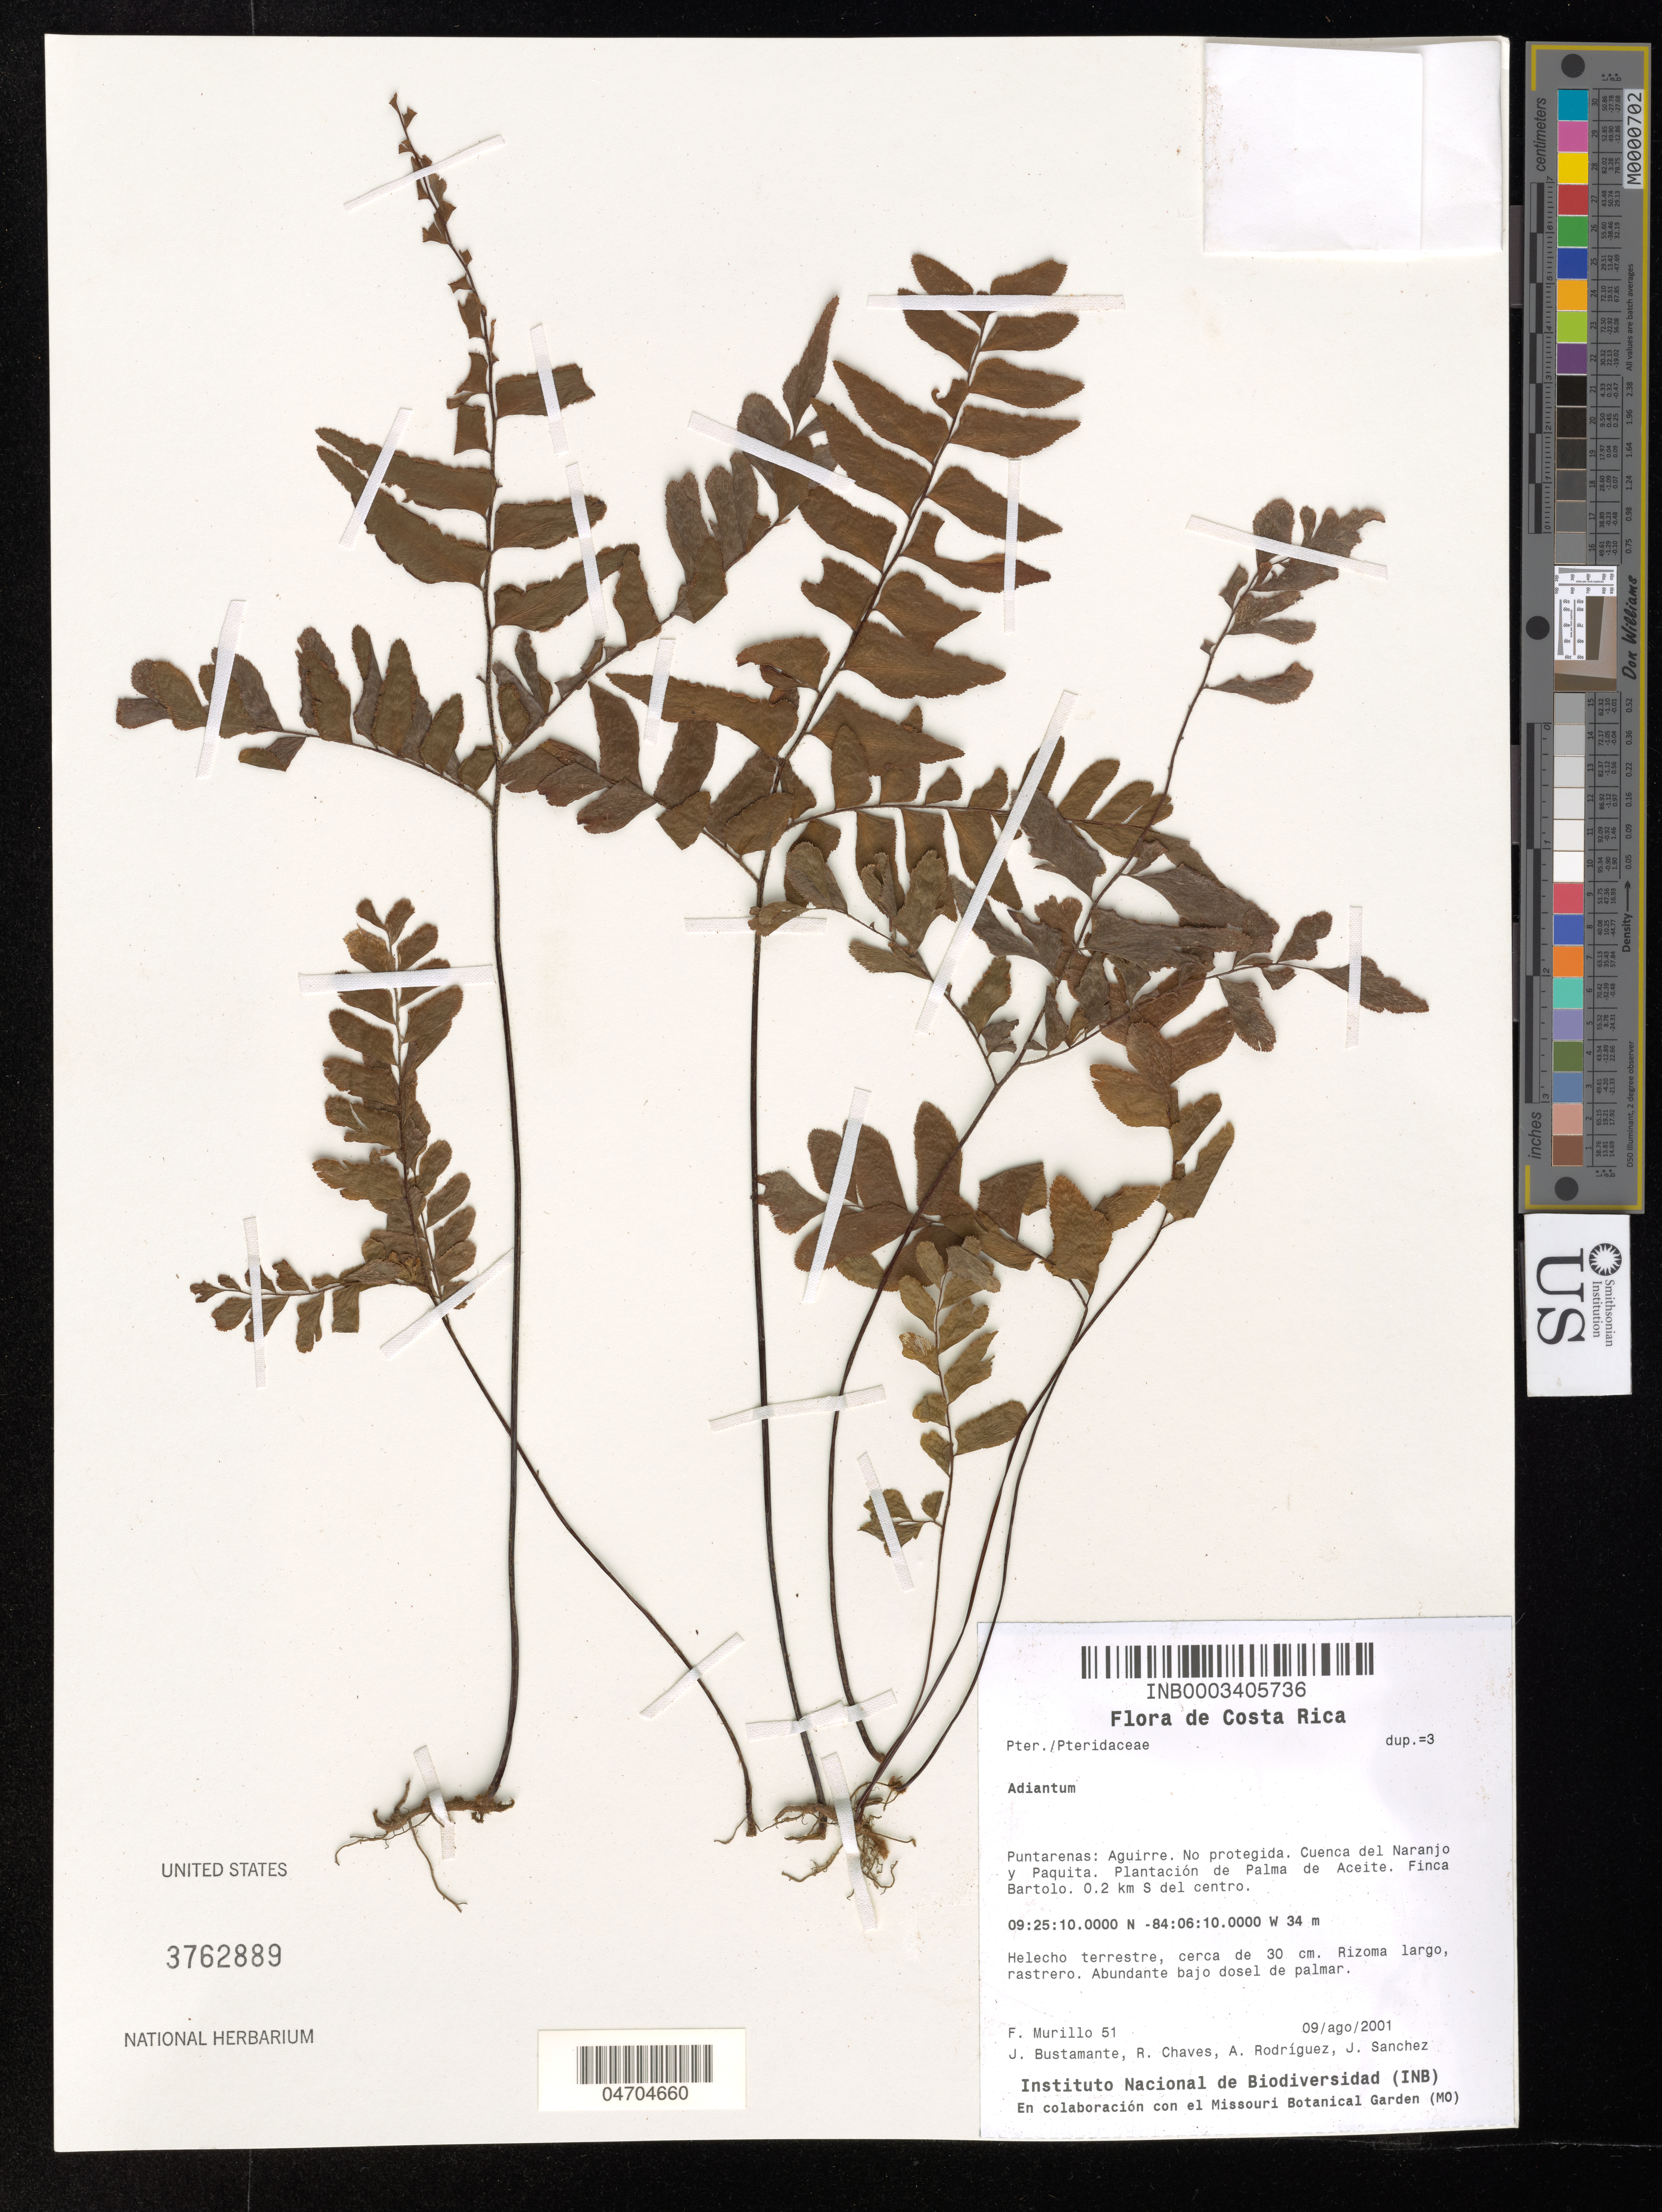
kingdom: Plantae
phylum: Tracheophyta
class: Polypodiopsida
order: Polypodiales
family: Pteridaceae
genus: Adiantum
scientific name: Adiantum sp.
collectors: F. Murillo, J. Bustamante, R. Chaves, A. Rodríguez & J. Sánchez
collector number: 51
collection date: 2001-08-09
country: Costa Rica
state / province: Puntarenas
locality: Aguirre. No protegida. Cuenca del Naranjo y Paquita. Plantación de Palma de Aceite. Finca Bartolo. 0.2 km S del centro.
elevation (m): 34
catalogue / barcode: US 3762889